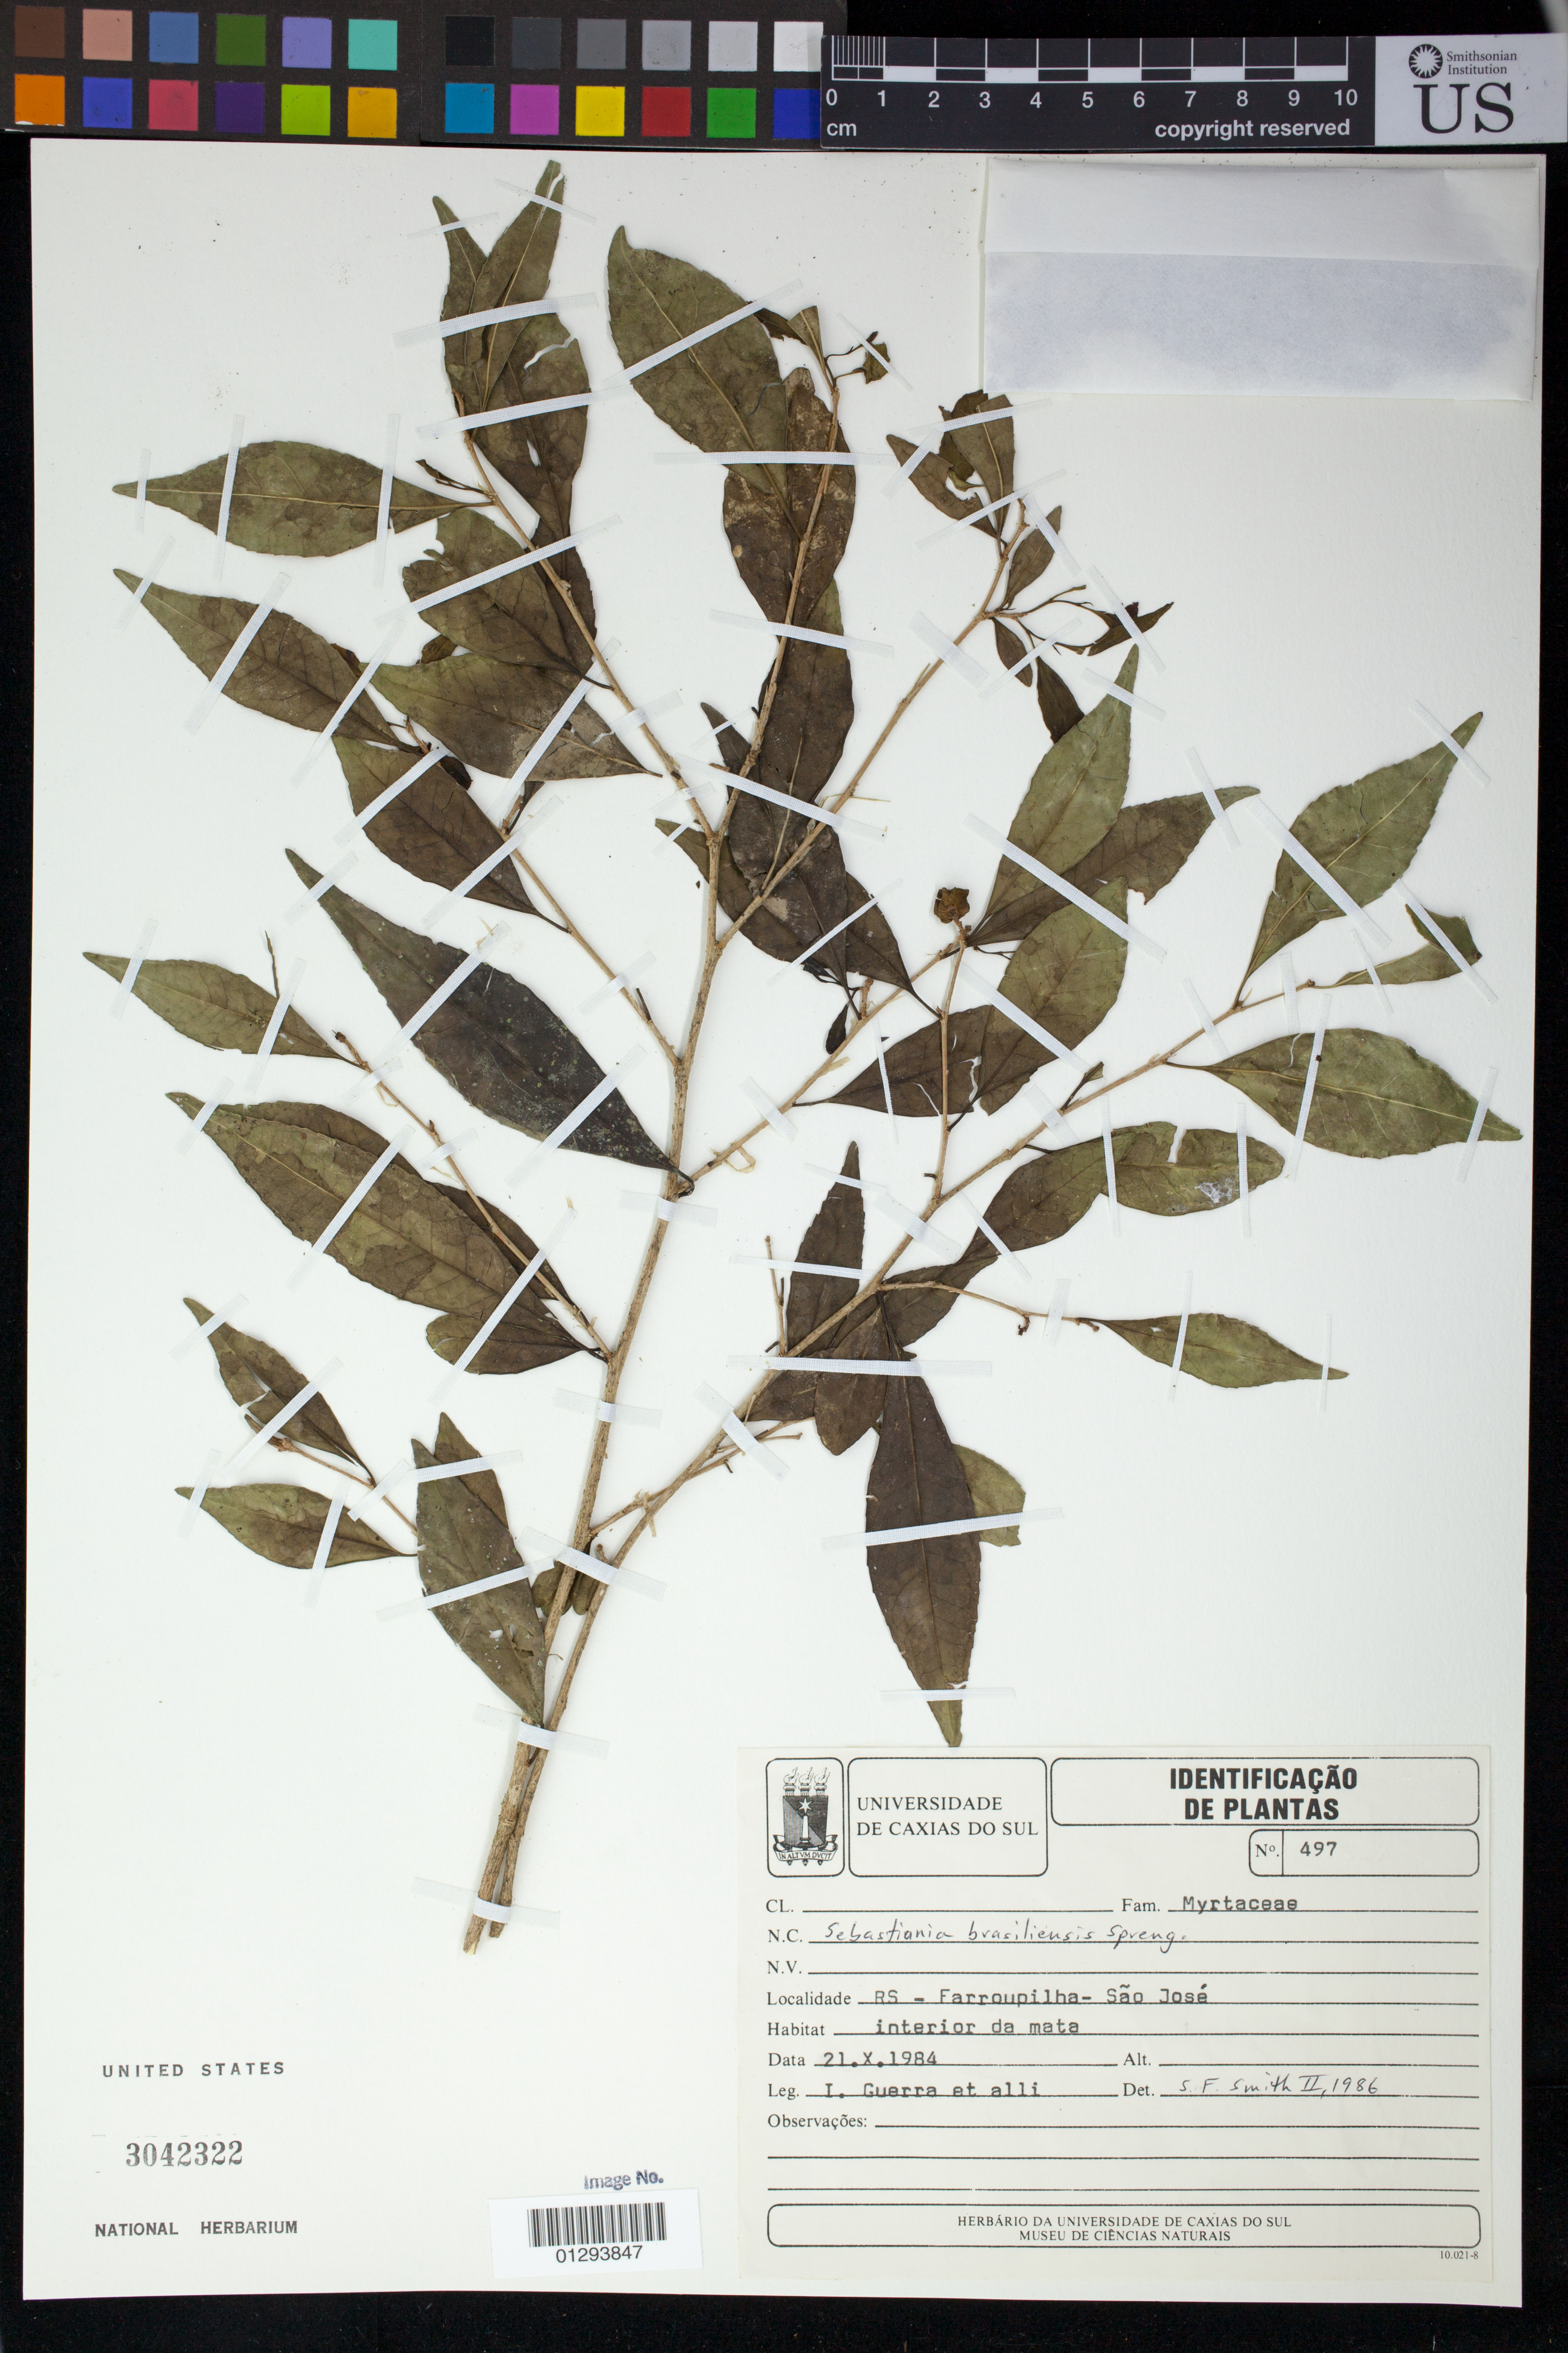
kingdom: Plantae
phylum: Tracheophyta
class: Magnoliopsida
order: Malpighiales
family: Euphorbiaceae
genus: Sebastiania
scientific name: Sebastiania brasiliensis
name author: Spreng.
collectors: I. Guerra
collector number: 497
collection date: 1984-10-21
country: Brazil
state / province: Rio Grande do Sul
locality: Farroupilha - Sao Jose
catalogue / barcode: US 3042322